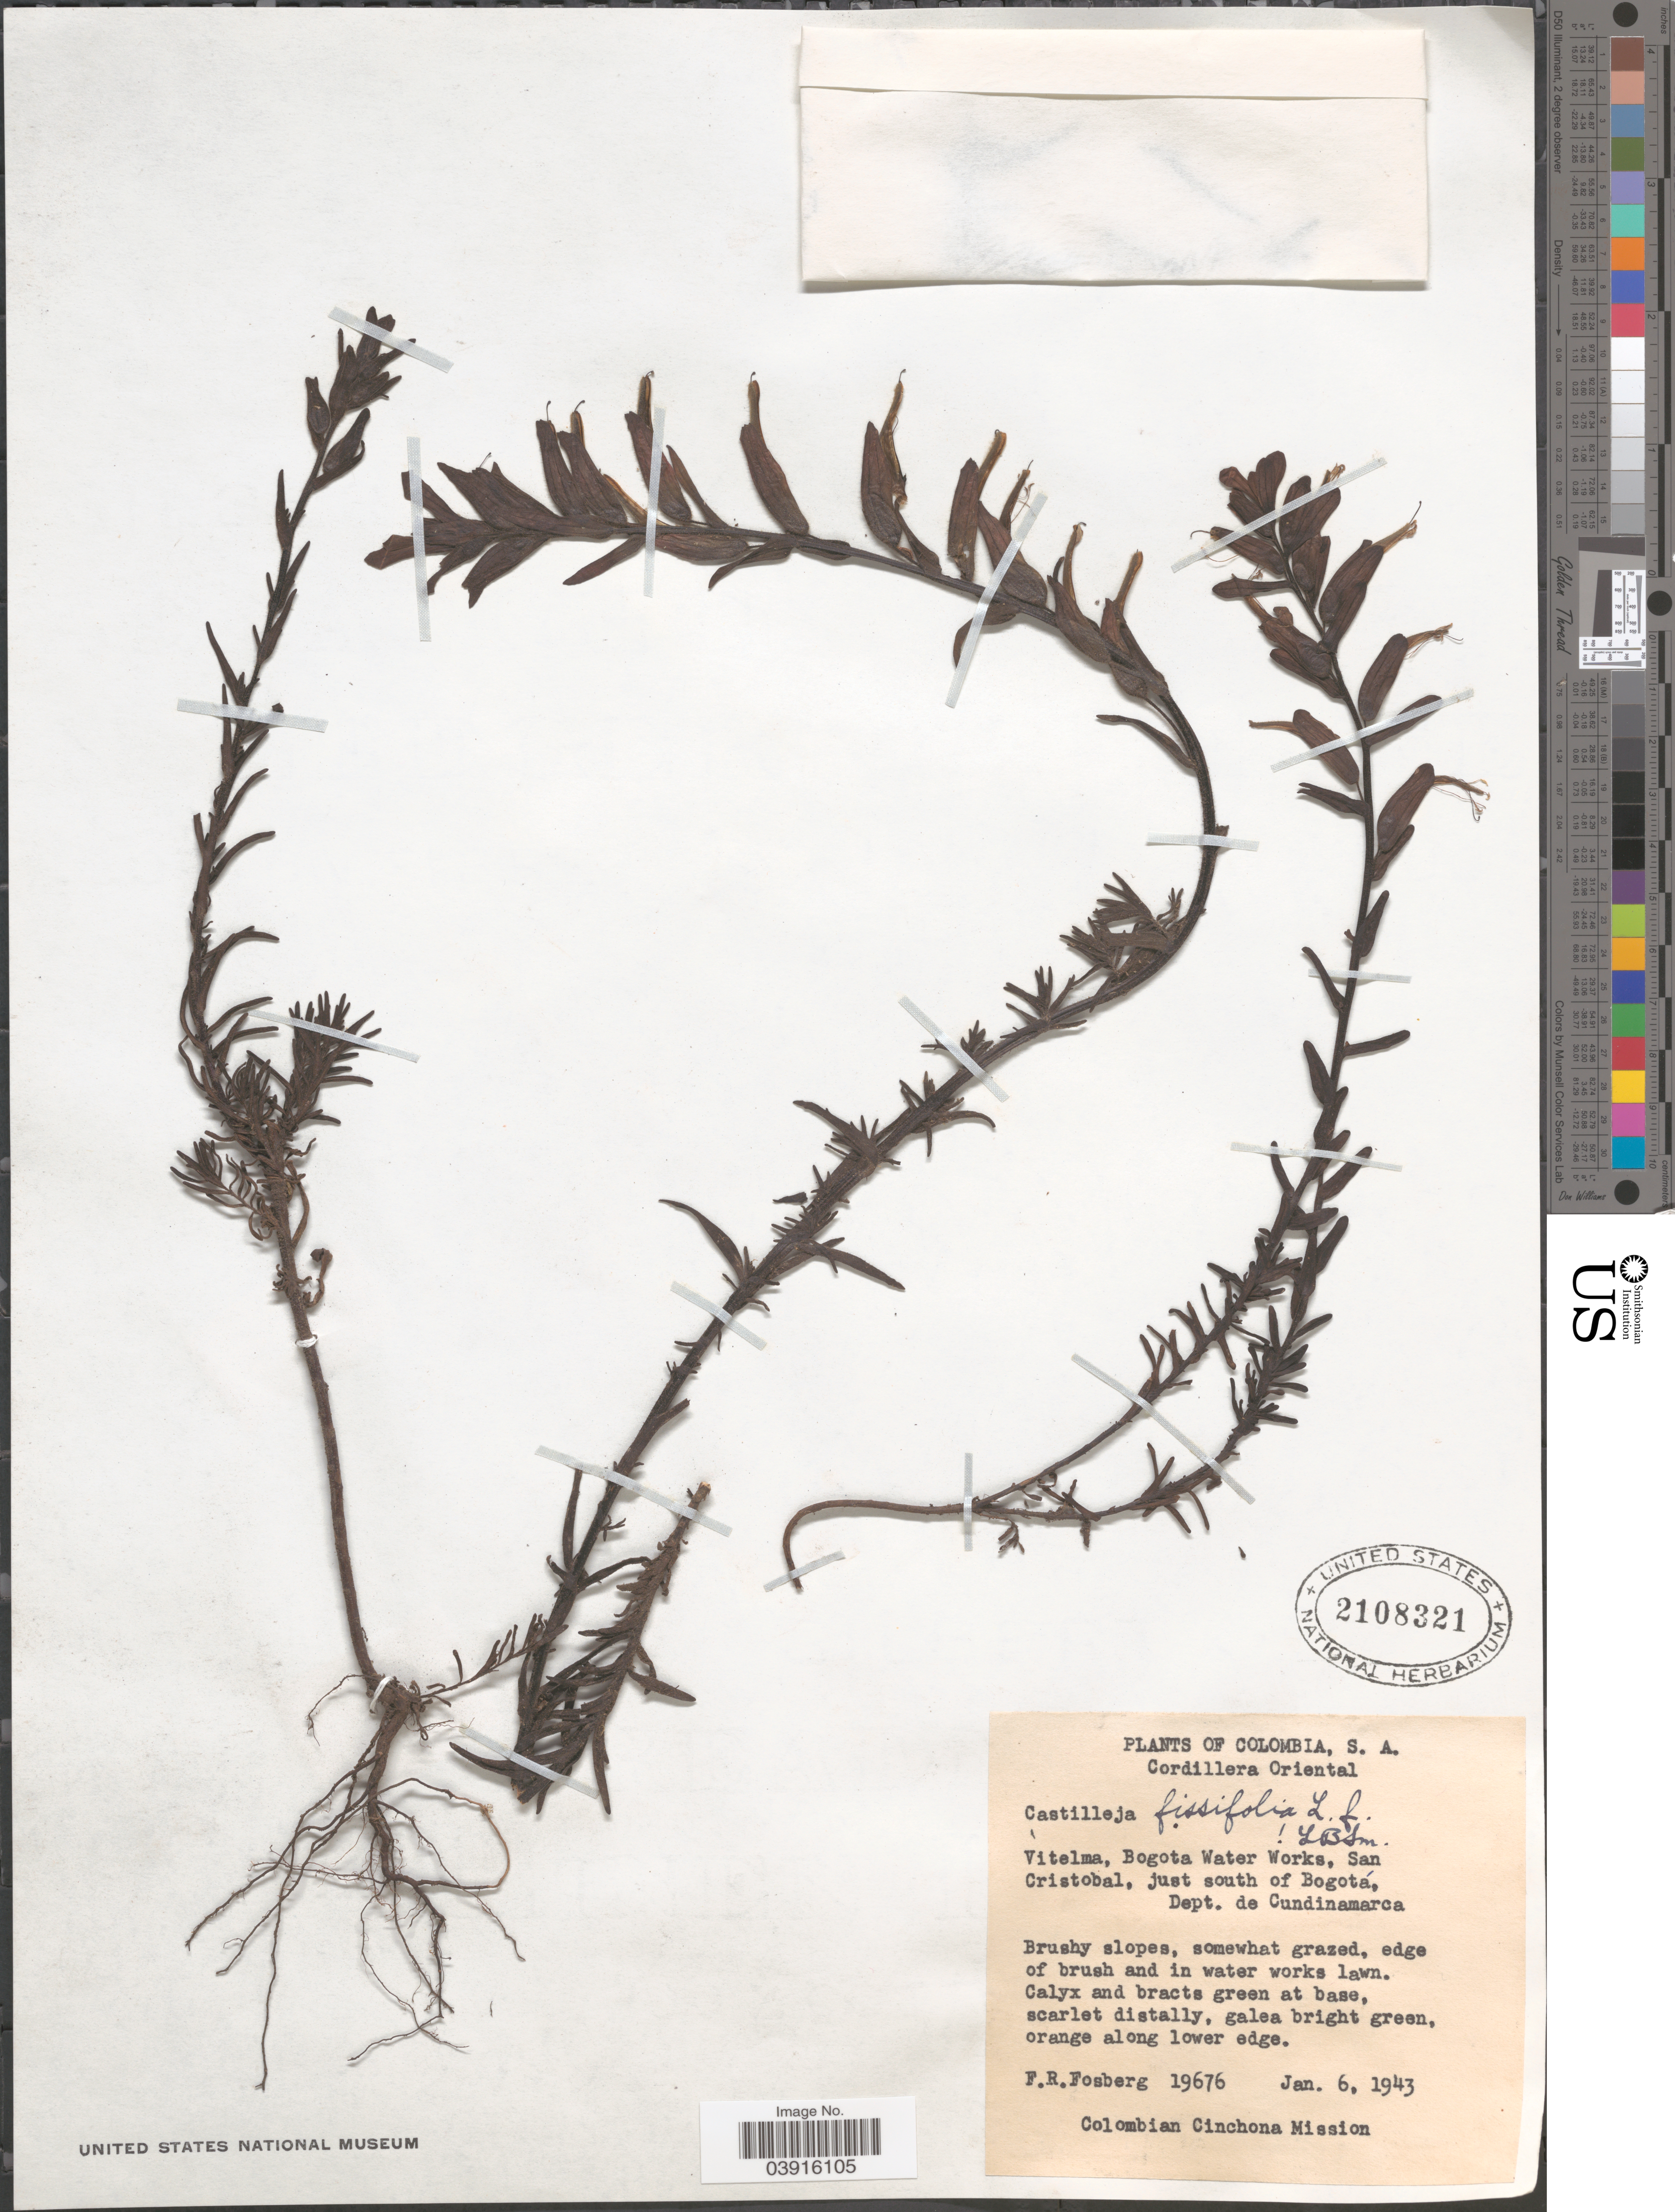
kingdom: Plantae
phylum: Tracheophyta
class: Magnoliopsida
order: Lamiales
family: Orobanchaceae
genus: Castilleja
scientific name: Castilleja fissifolia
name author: L. f.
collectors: F. R. Fosberg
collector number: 19676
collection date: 1943-01-06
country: Colombia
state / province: Cundinamarca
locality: Cordillera Oriental. Vitelma, Bogota Water Works, San Cristobal, just south of Bogotá, Dept. de Cundinamarca.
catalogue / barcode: US 2108321